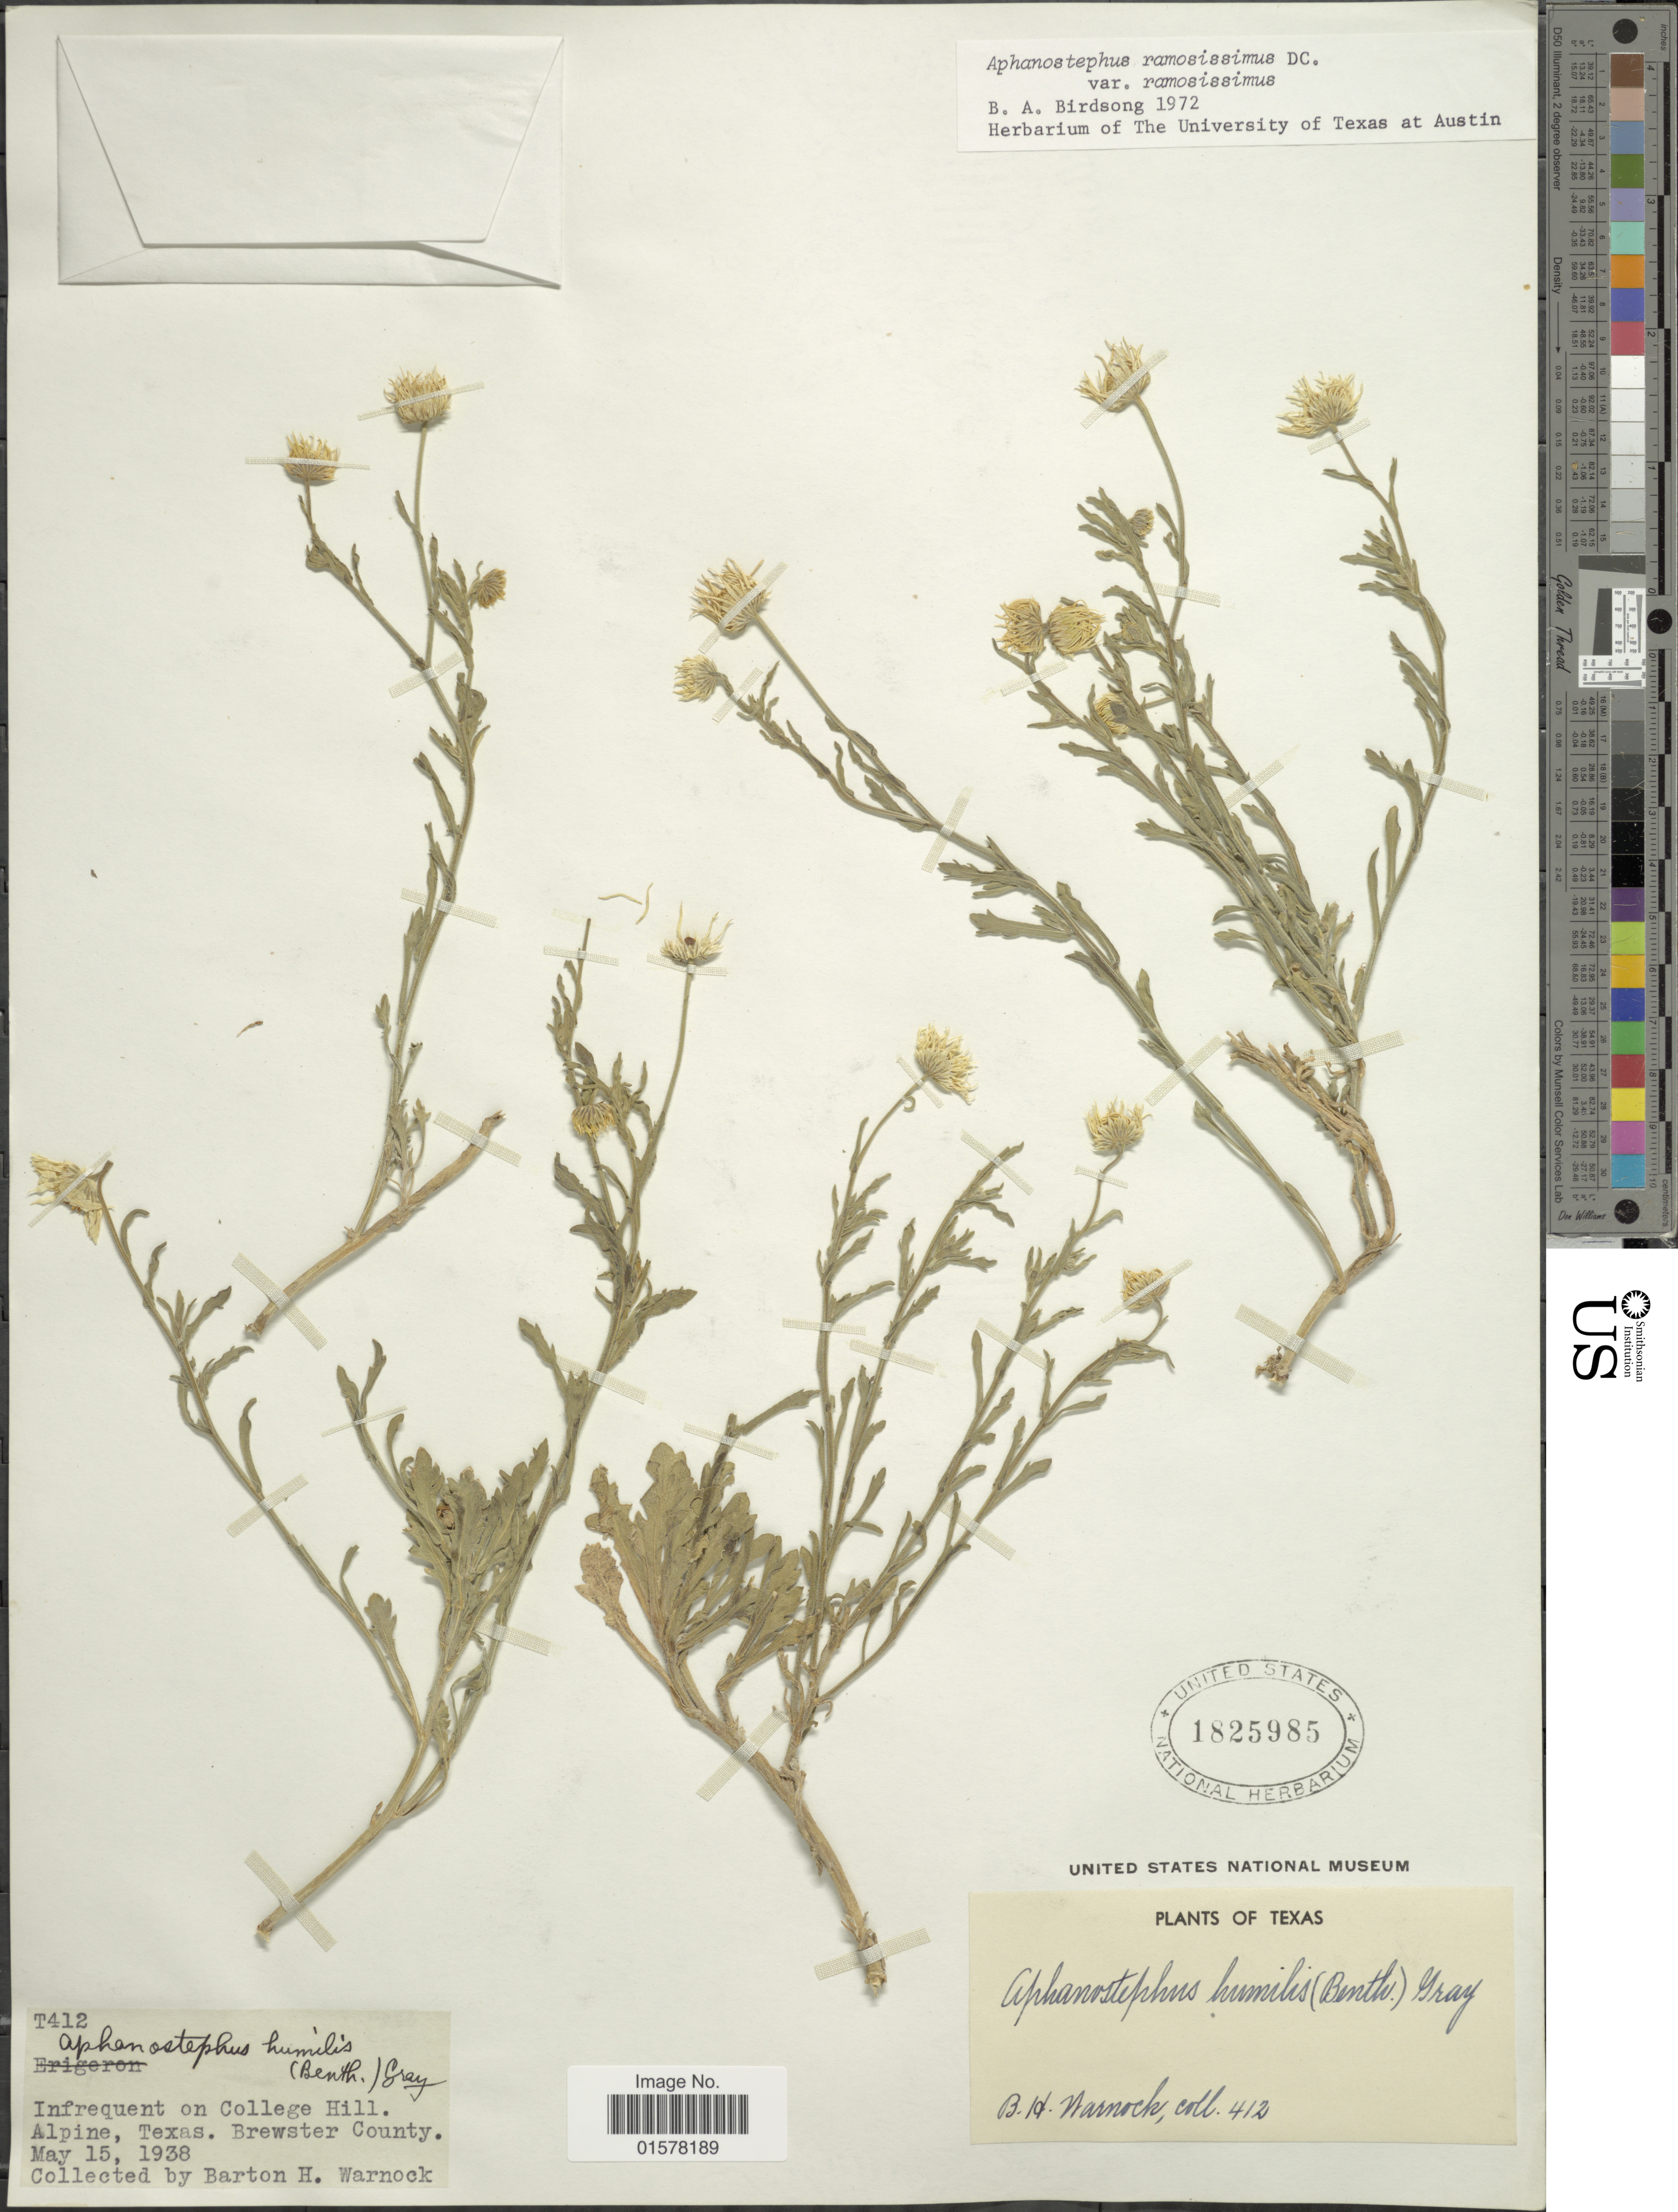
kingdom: Plantae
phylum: Tracheophyta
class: Magnoliopsida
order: Asterales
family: Asteraceae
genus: Aphanostephus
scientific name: Aphanostephus ramosissimus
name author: DC.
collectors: B. H. Warnock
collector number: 412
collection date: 1938-05-15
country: United States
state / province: Texas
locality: Texas, Alpine. Brewster County.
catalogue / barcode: US 1825985